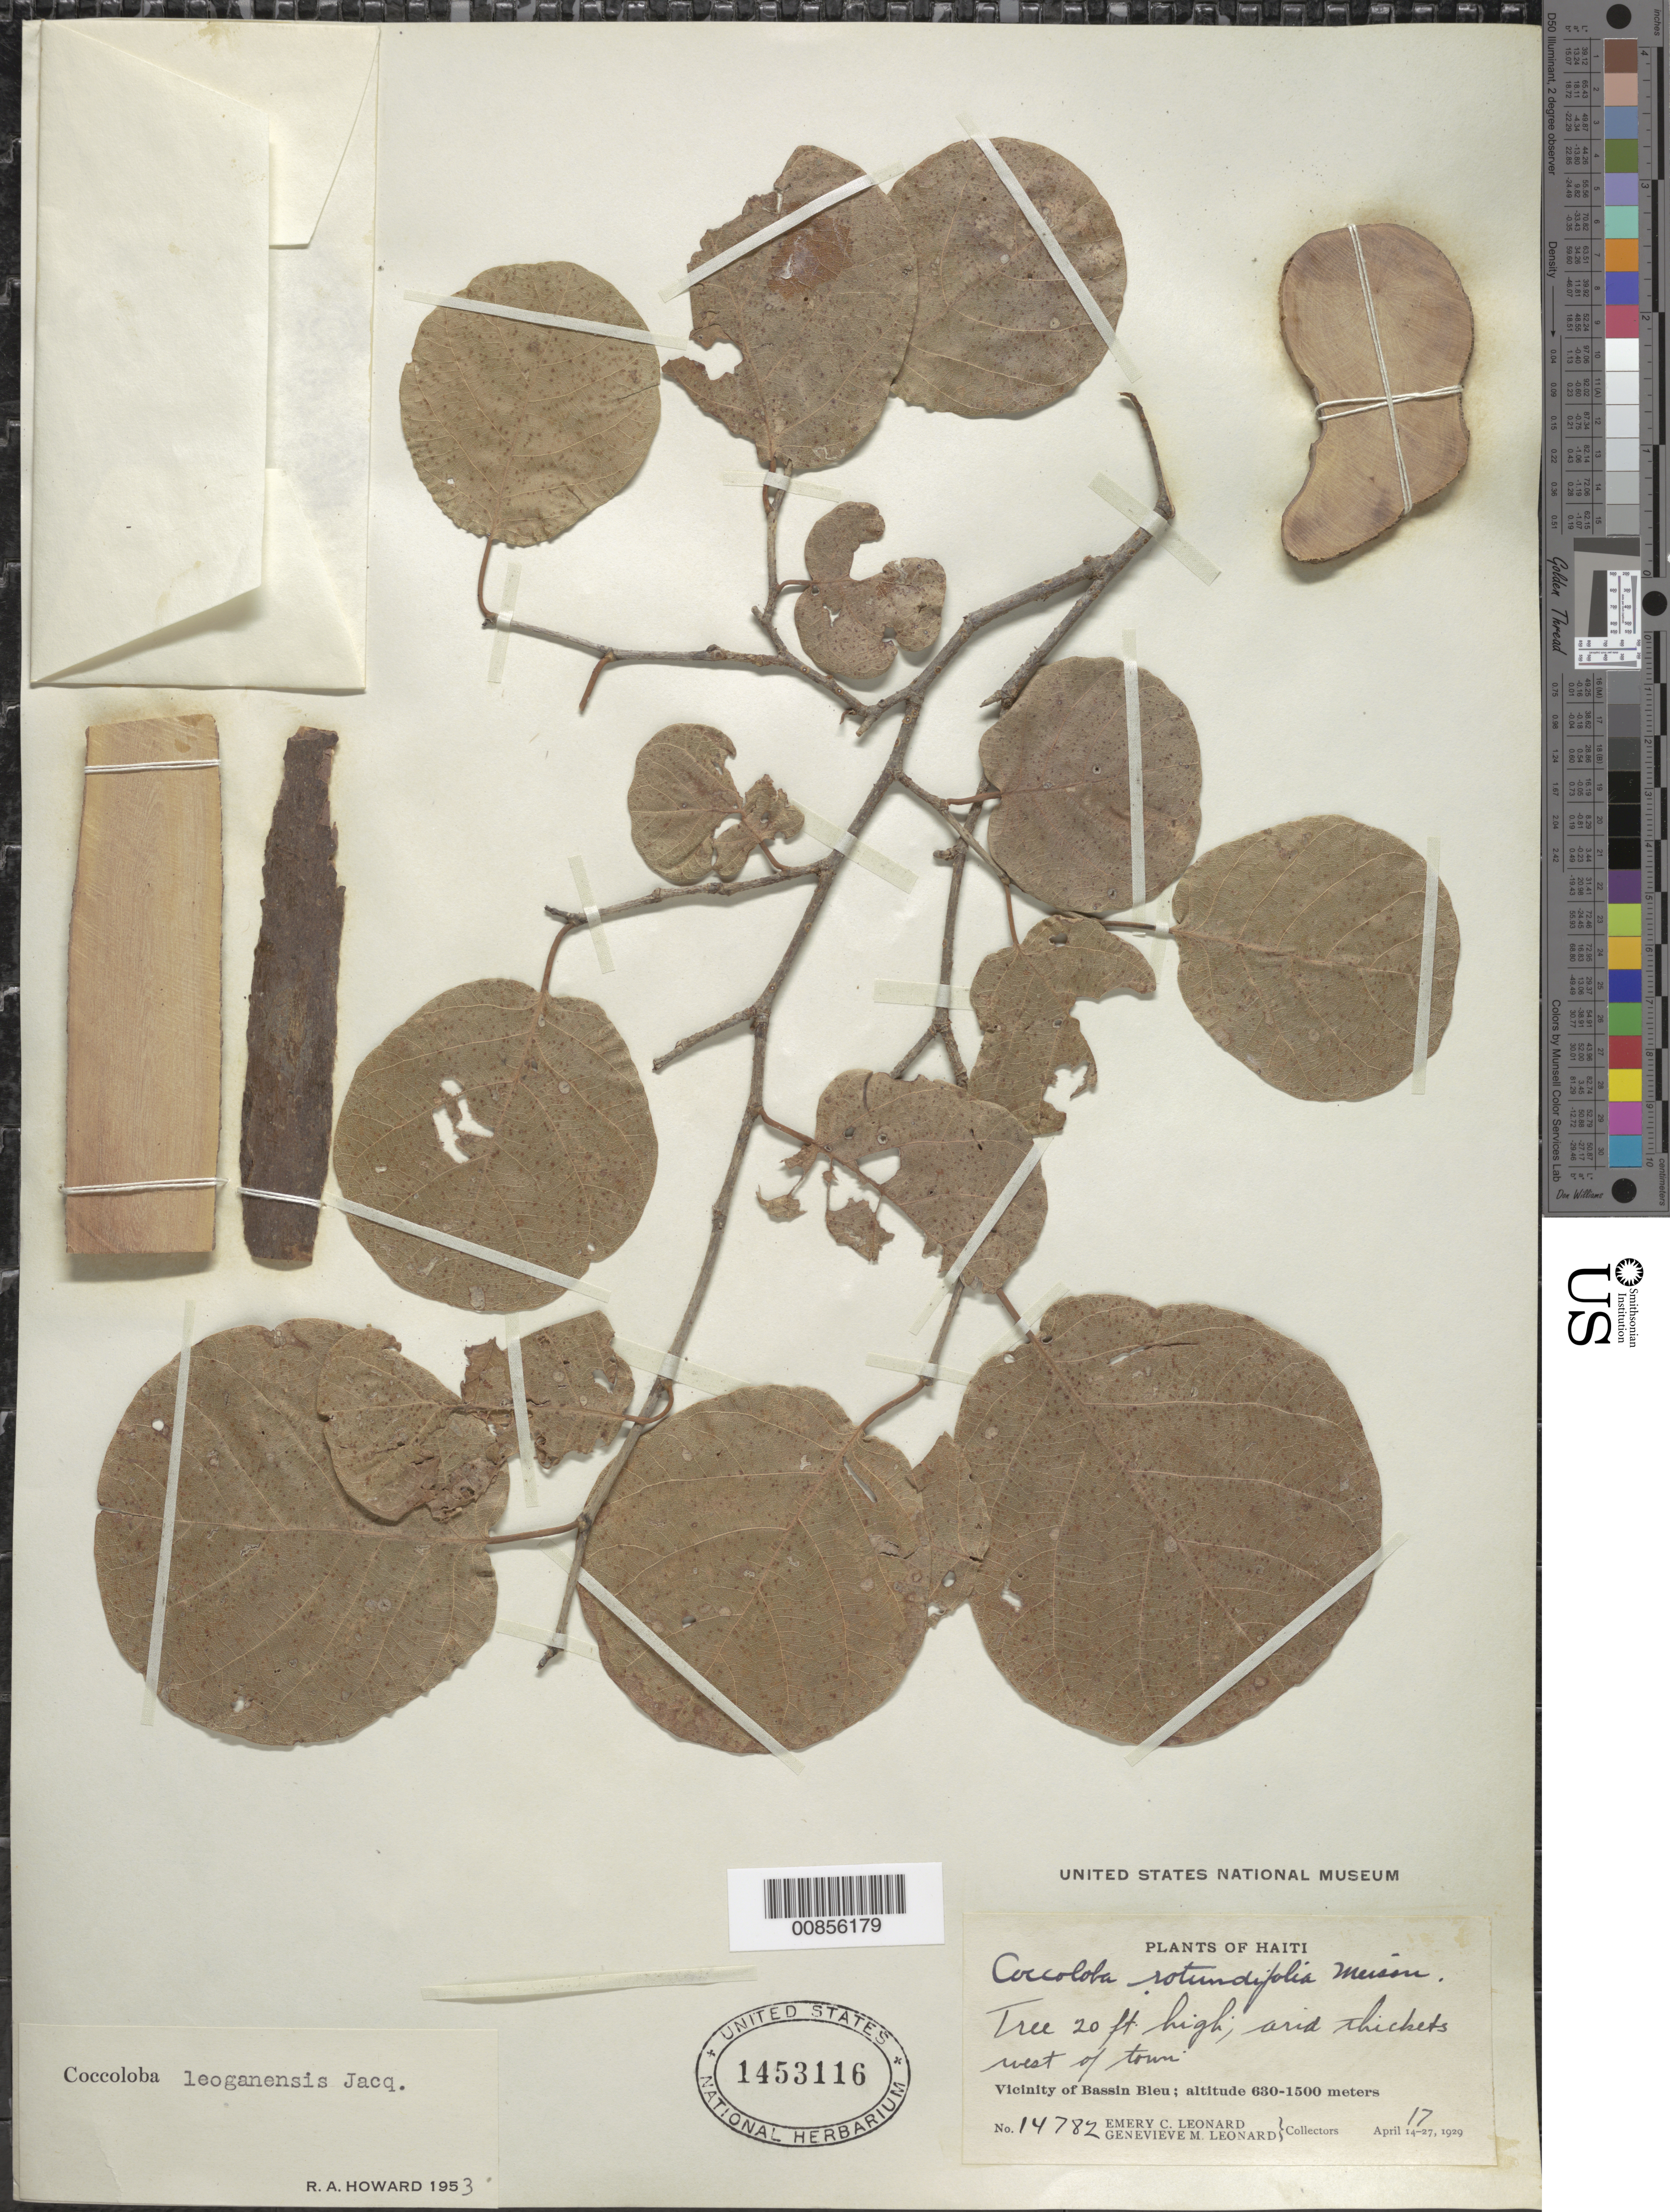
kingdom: Plantae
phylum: Tracheophyta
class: Magnoliopsida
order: Caryophyllales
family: Polygonaceae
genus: Coccoloba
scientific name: Coccoloba leoganensis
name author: Jacq.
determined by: Howard, R. A.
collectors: E. C. Leonard & G. M. Leonard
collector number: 14782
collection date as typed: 17 Apr 1929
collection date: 1929-04-17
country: Haiti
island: Hispaniola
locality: Vicinity of Bassin Bleu. Arid thickets west of town.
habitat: Arid thickets.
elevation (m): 630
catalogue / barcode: US 1453116